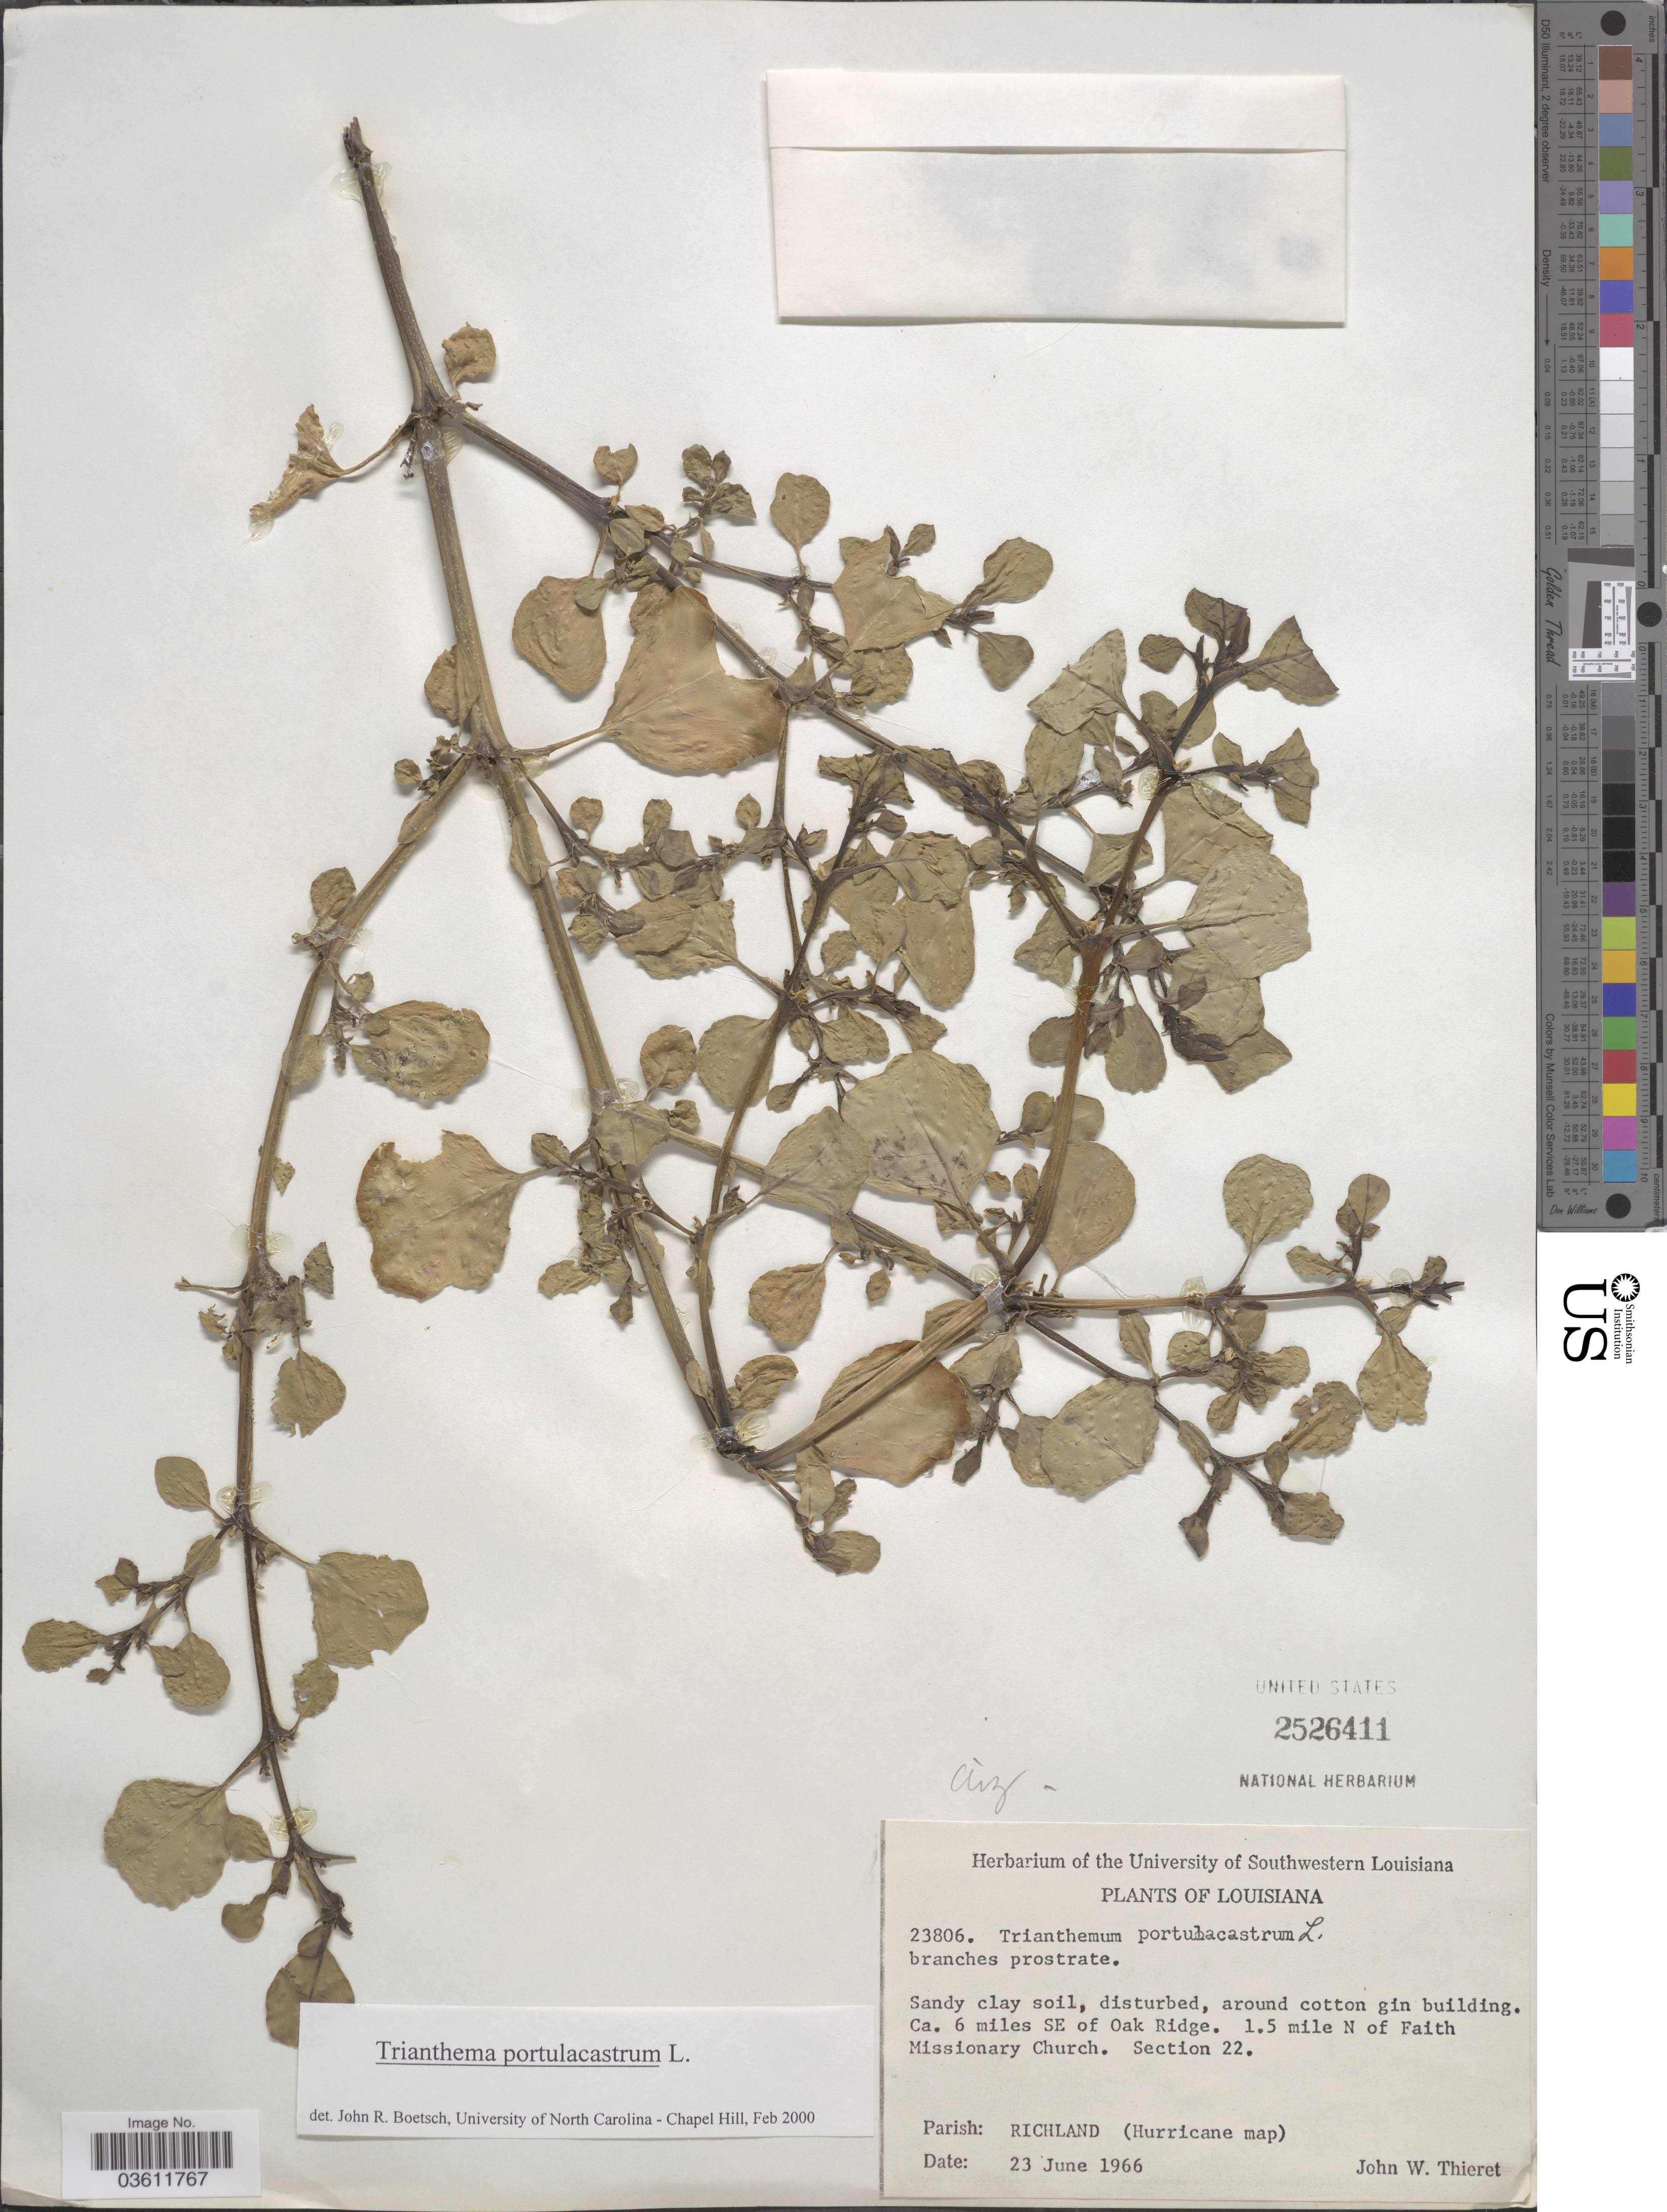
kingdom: Plantae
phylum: Tracheophyta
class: Magnoliopsida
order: Caryophyllales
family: Aizoaceae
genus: Trianthema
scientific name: Trianthema portulacastrum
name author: L.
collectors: J. W. Thieret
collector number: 23806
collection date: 1966-06-23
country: United States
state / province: Louisiana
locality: Ca. 6 miles SE of Oak Ridge. 1.5 mile N of Faith Missionary Church. Section 22. Parish: Richland (Hurricane map).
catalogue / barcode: US 2526411